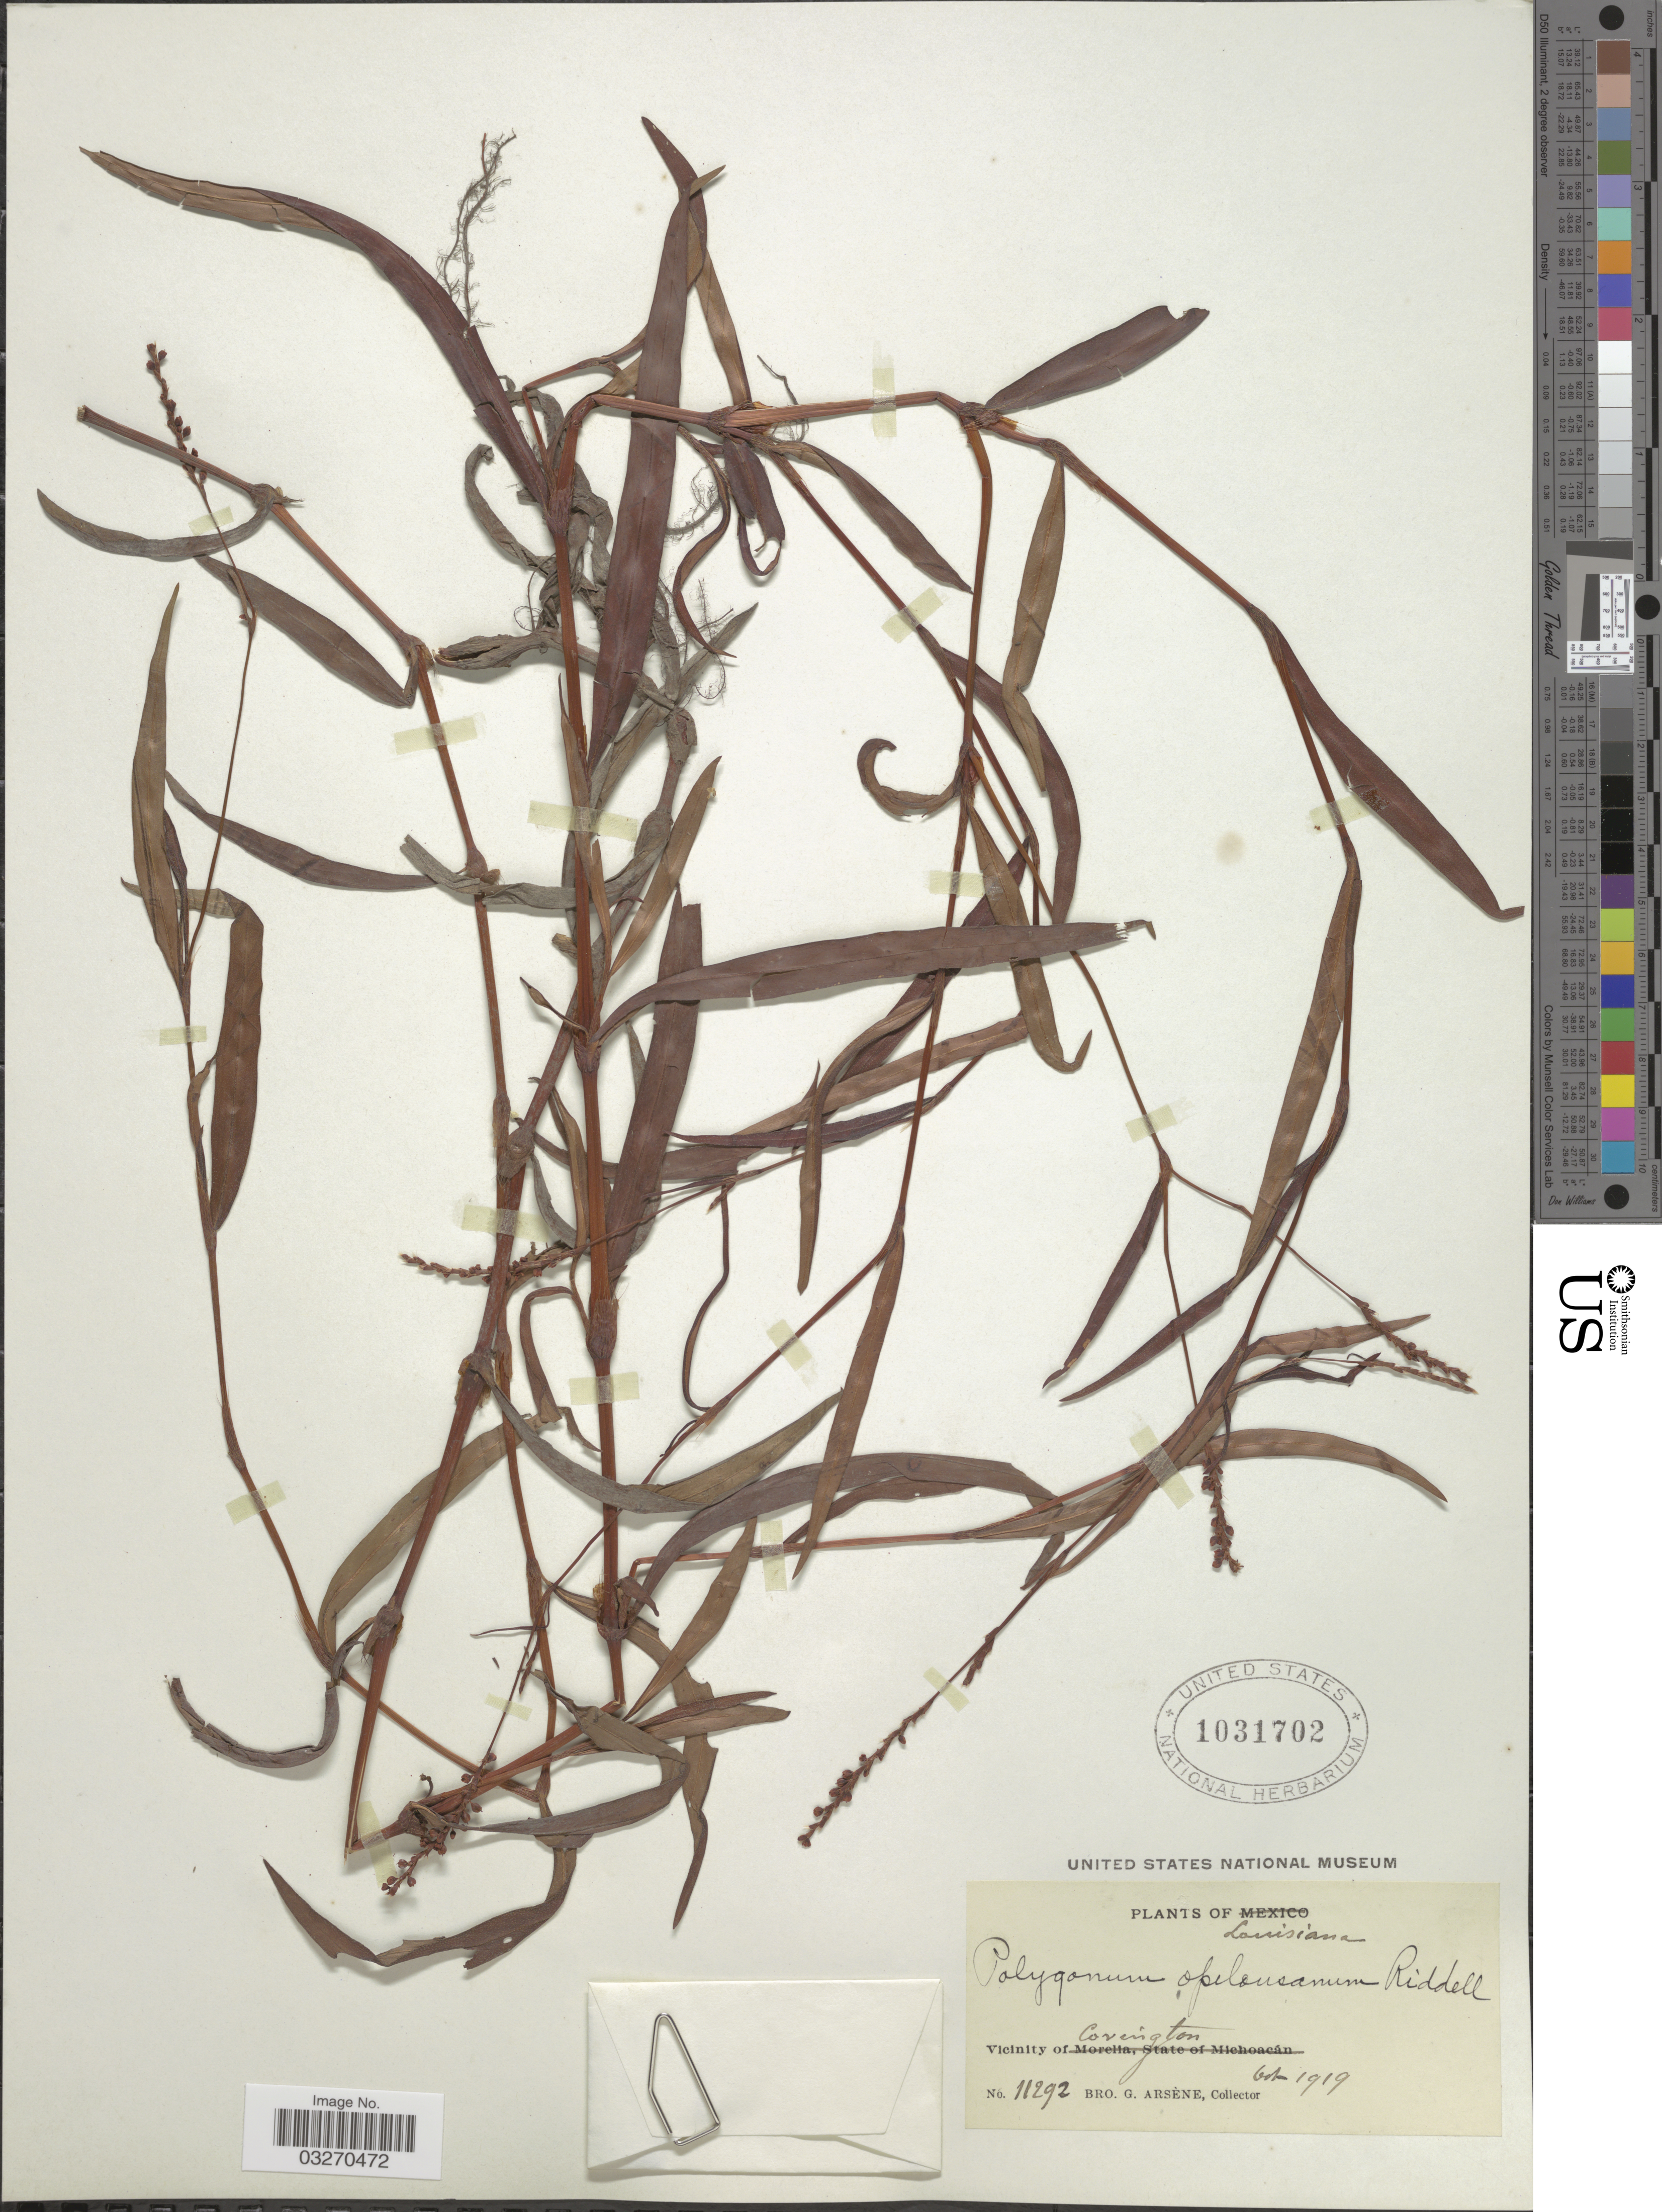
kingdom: Plantae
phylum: Tracheophyta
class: Magnoliopsida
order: Caryophyllales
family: Polygonaceae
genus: Persicaria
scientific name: Persicaria hydropiperoides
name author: (Michx.) Small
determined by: Atha, D. E.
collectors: Bro. G. Arsène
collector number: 11292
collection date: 1919-10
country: United States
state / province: Louisiana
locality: Vicinity of Covington.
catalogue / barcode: US 1031702